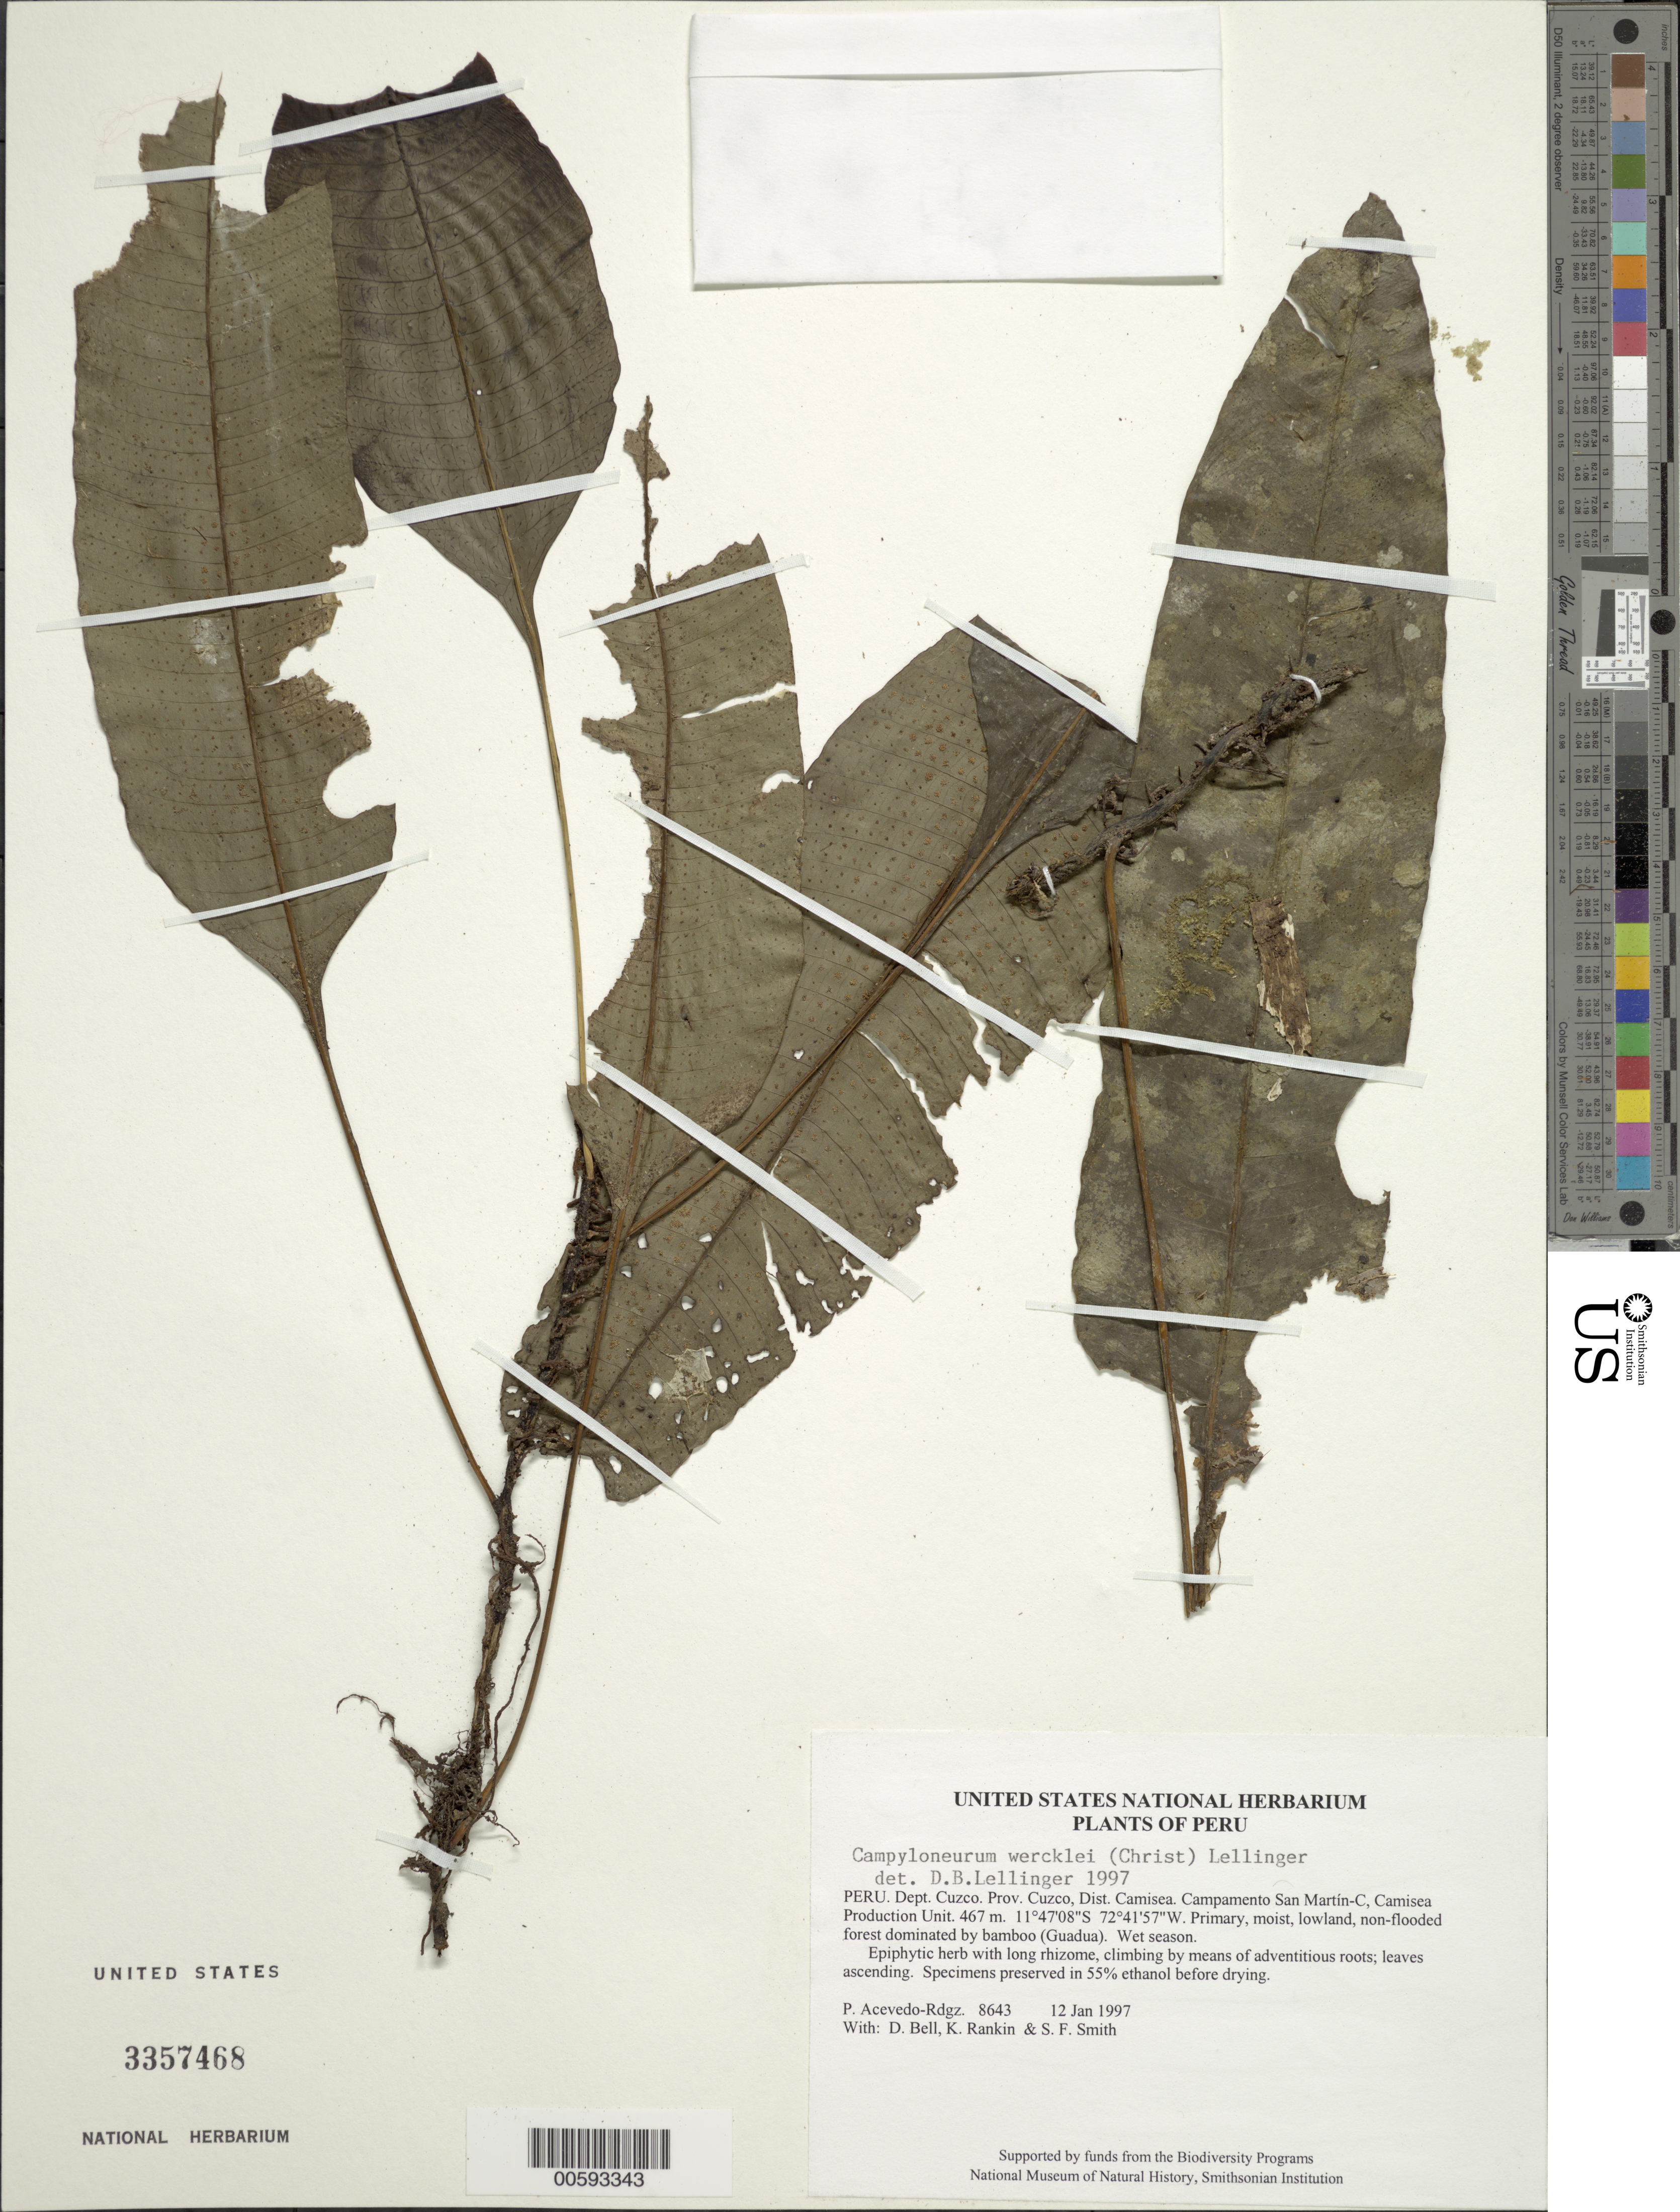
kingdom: Plantae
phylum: Tracheophyta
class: Polypodiopsida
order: Polypodiales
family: Polypodiaceae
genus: Campyloneurum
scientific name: Campyloneurum wercklei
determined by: Lellinger, David B., (BOT), Smithsonian Institution - National Museum of Natural History (UNITED STATES)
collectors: P. Acevedo-Rodr., D. A. Bell, K. B. Rankin & S.F. Smith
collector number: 8643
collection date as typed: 12 Jan 1997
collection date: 1997-01-12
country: Peru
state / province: Cusco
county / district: Cusco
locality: Districto Camisea, Campamento San Martín-C, Camisea Production Unit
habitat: Primary, moist, lowland, non-flooded forest dominated by bamboo (Guadua). Wet season.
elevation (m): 467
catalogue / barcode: US 3357468